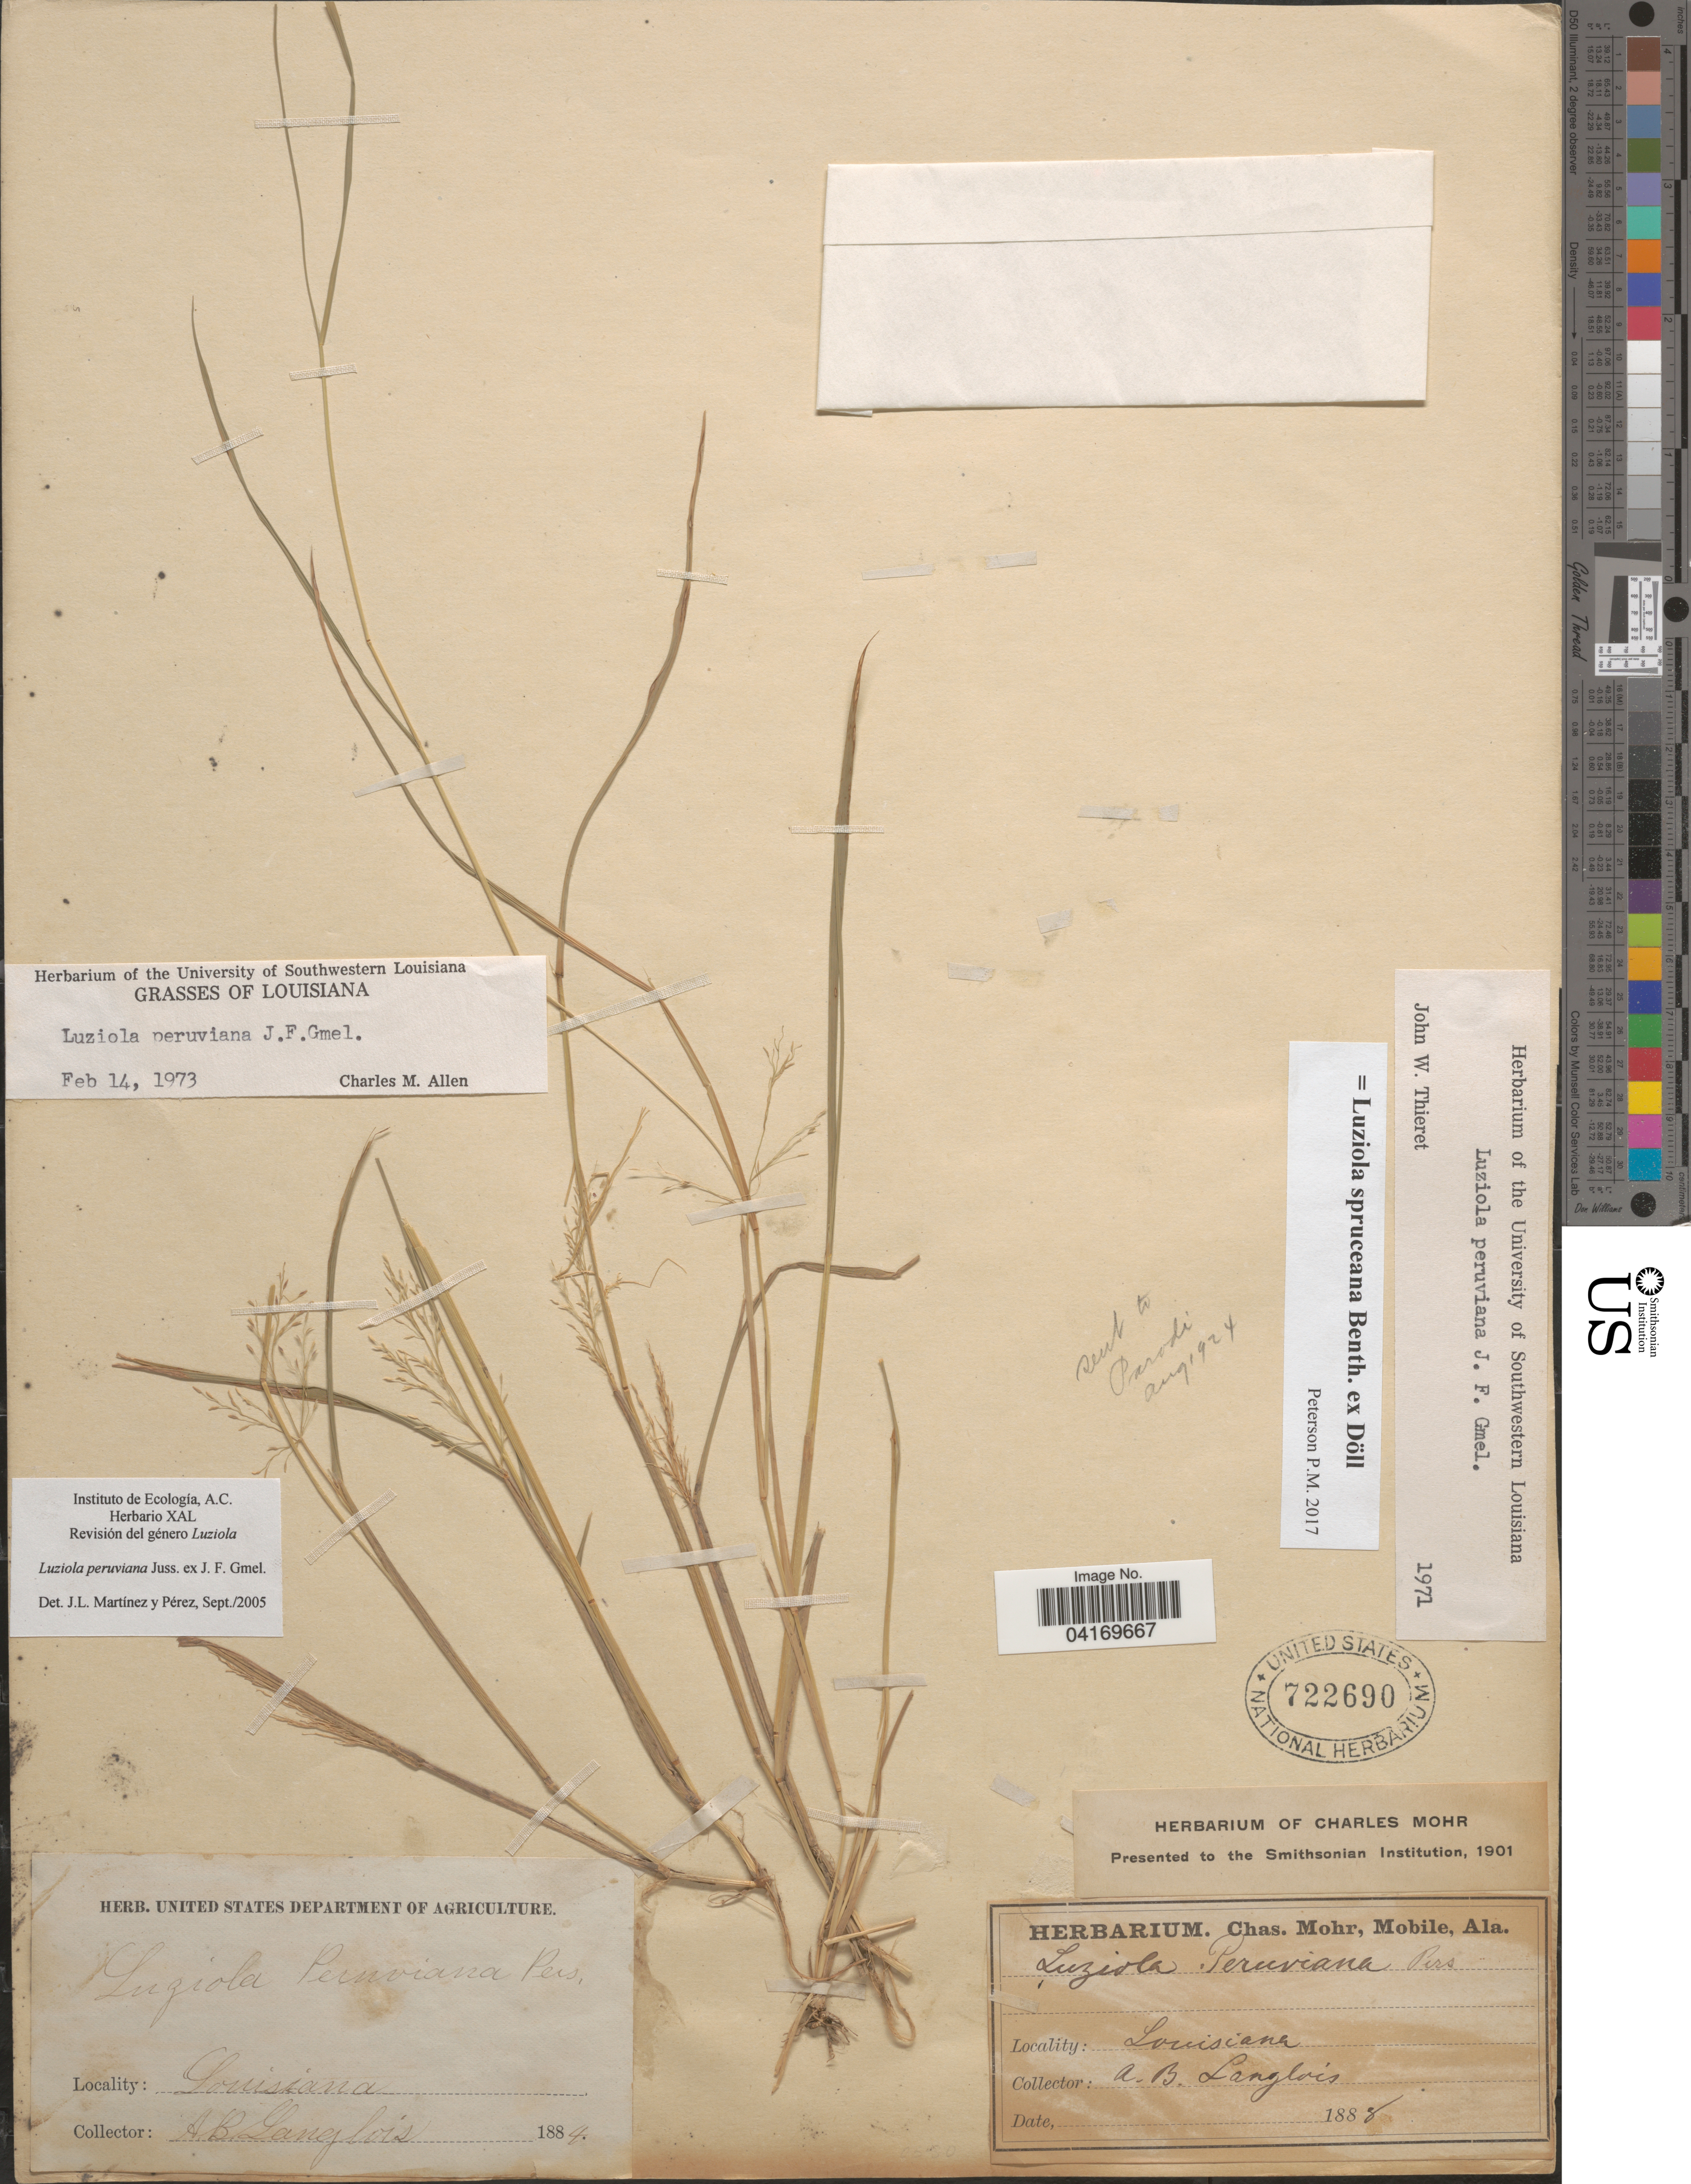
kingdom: Plantae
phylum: Tracheophyta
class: Liliopsida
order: Poales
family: Poaceae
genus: Luziola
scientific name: Luziola spruceana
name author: Benth. ex Döll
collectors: A. Langlois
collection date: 1888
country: United States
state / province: Louisiana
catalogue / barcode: US 722690